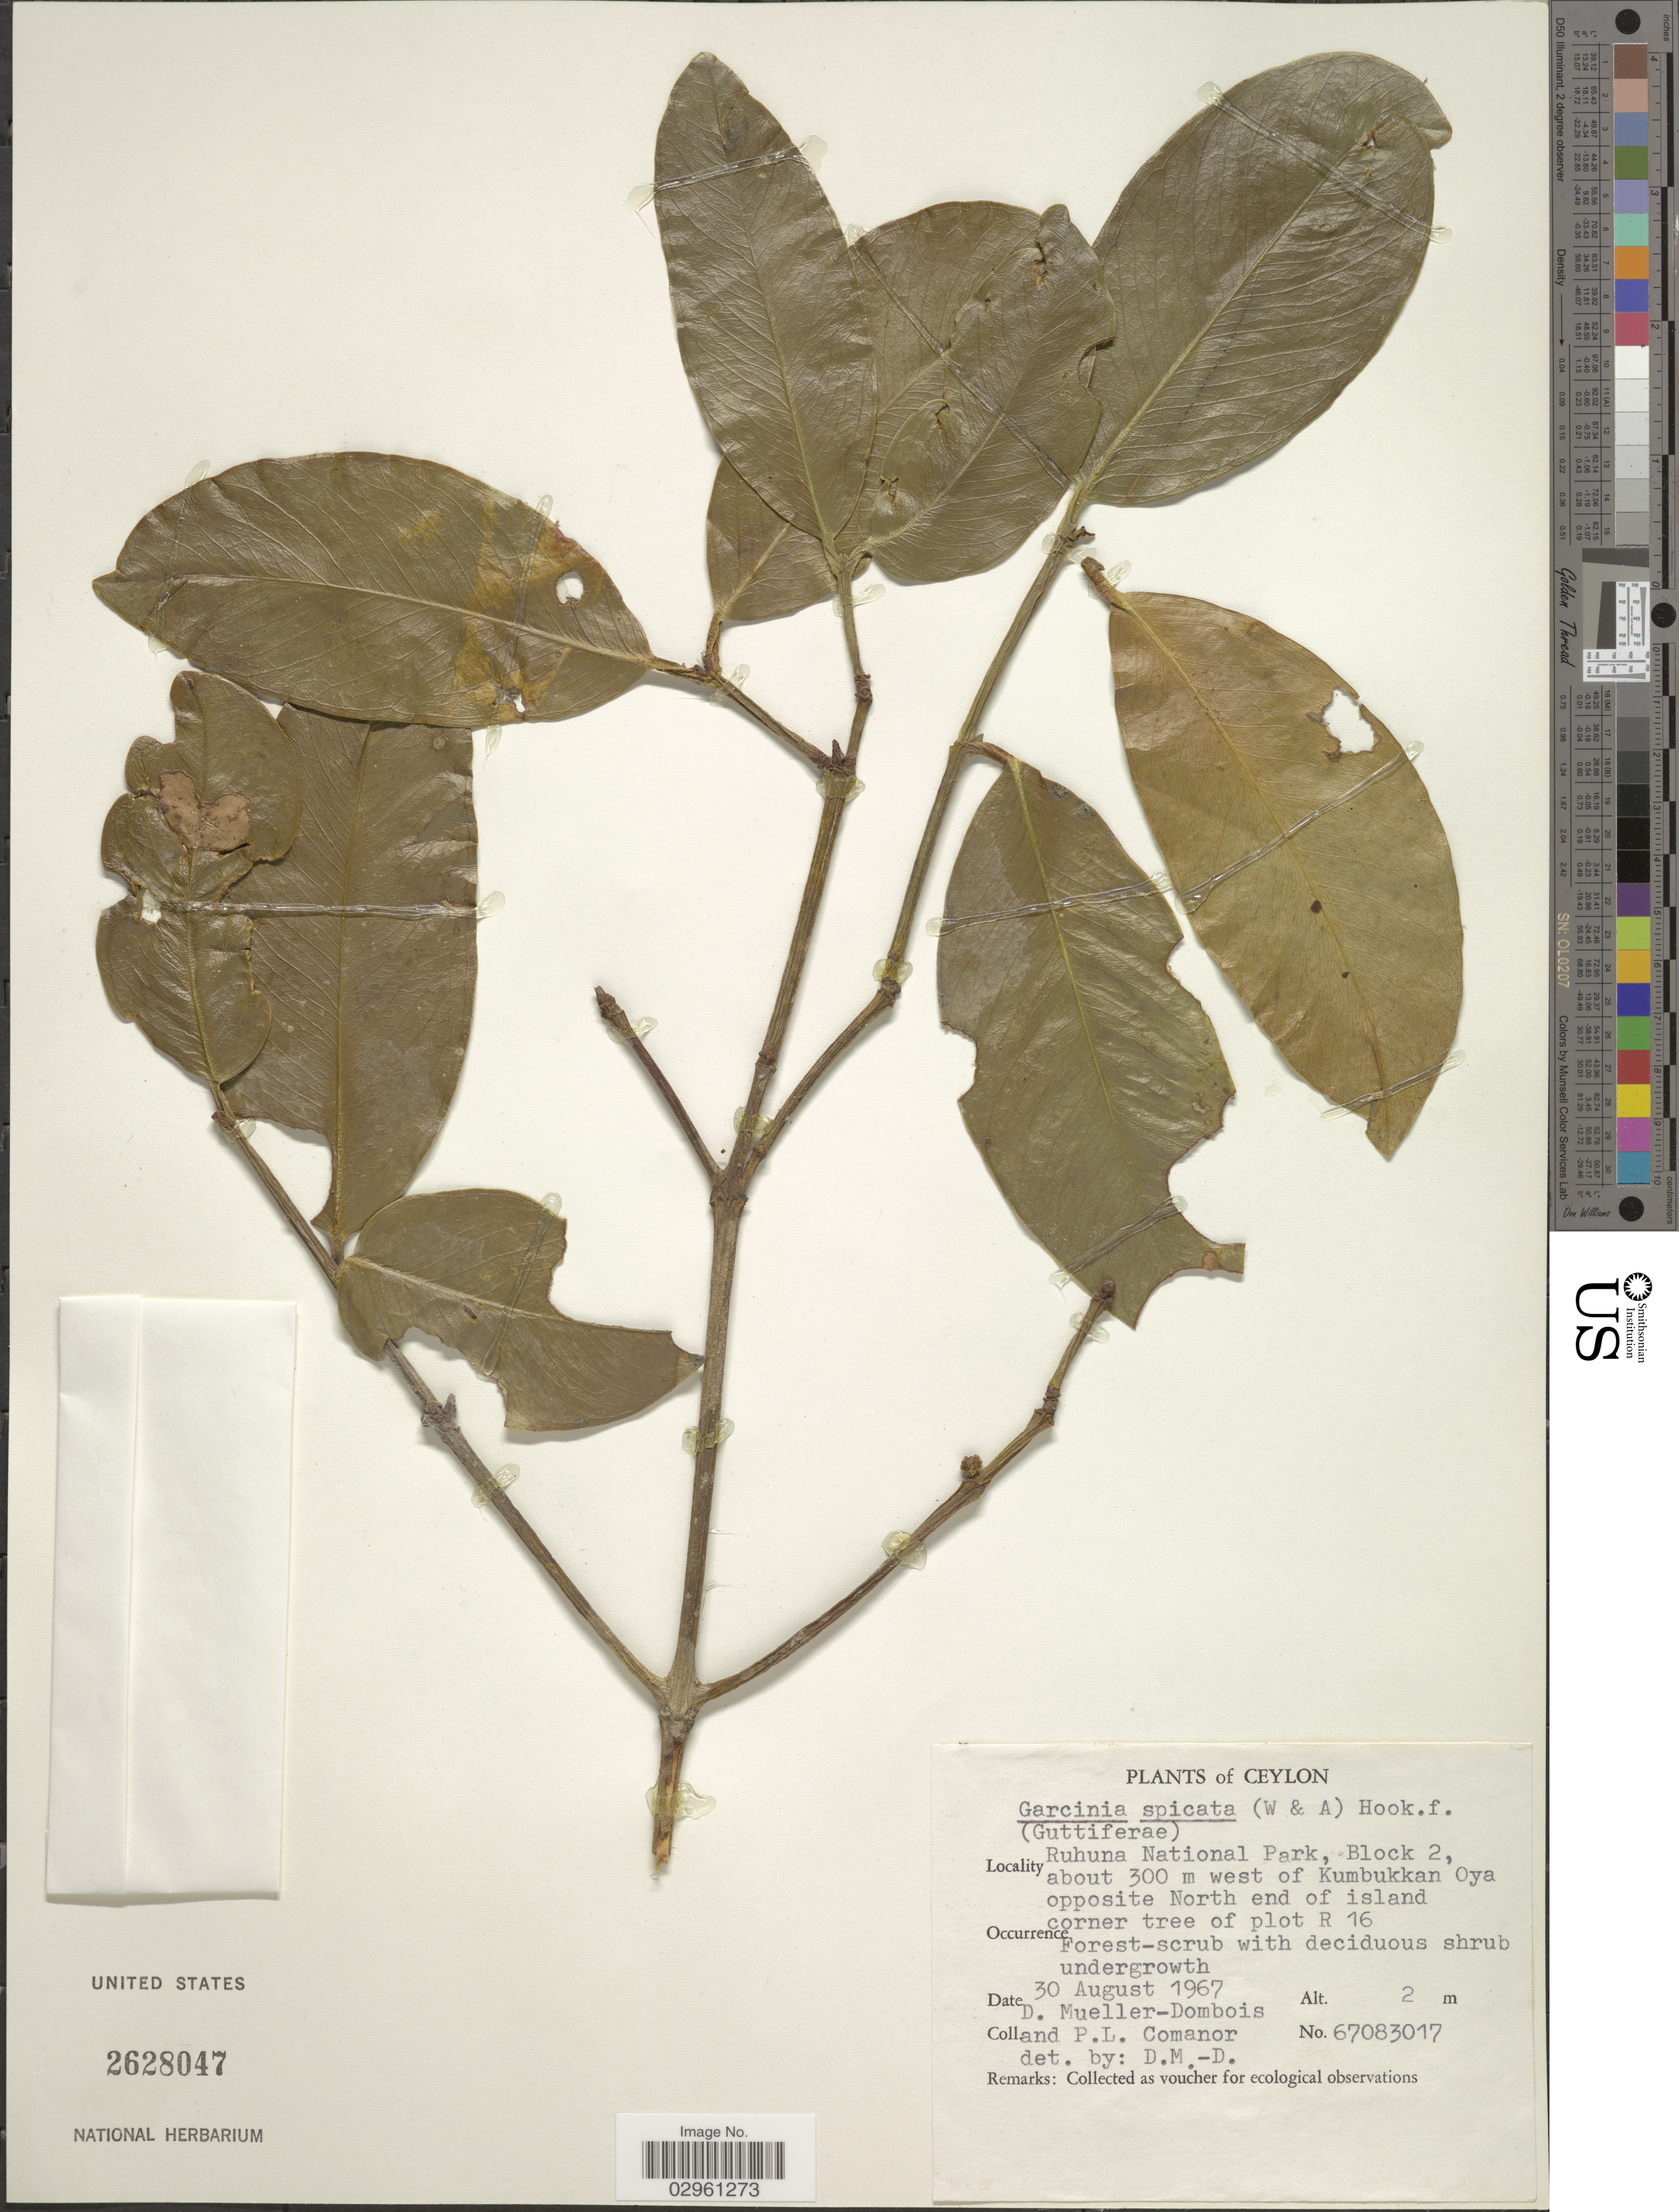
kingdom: Plantae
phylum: Tracheophyta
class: Magnoliopsida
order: Malpighiales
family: Clusiaceae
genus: Garcinia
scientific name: Garcinia spicata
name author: Hook. f.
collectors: D. Mueller-Dombois & P. Comanor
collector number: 67083017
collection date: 1967-08-30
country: Sri Lanka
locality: Ceylon. Ruhuna National Park, Block 2, about 300 m west of Kumbukkan Oya opposite North end of island corner tree of plot R 16.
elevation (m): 2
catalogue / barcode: US 2628047